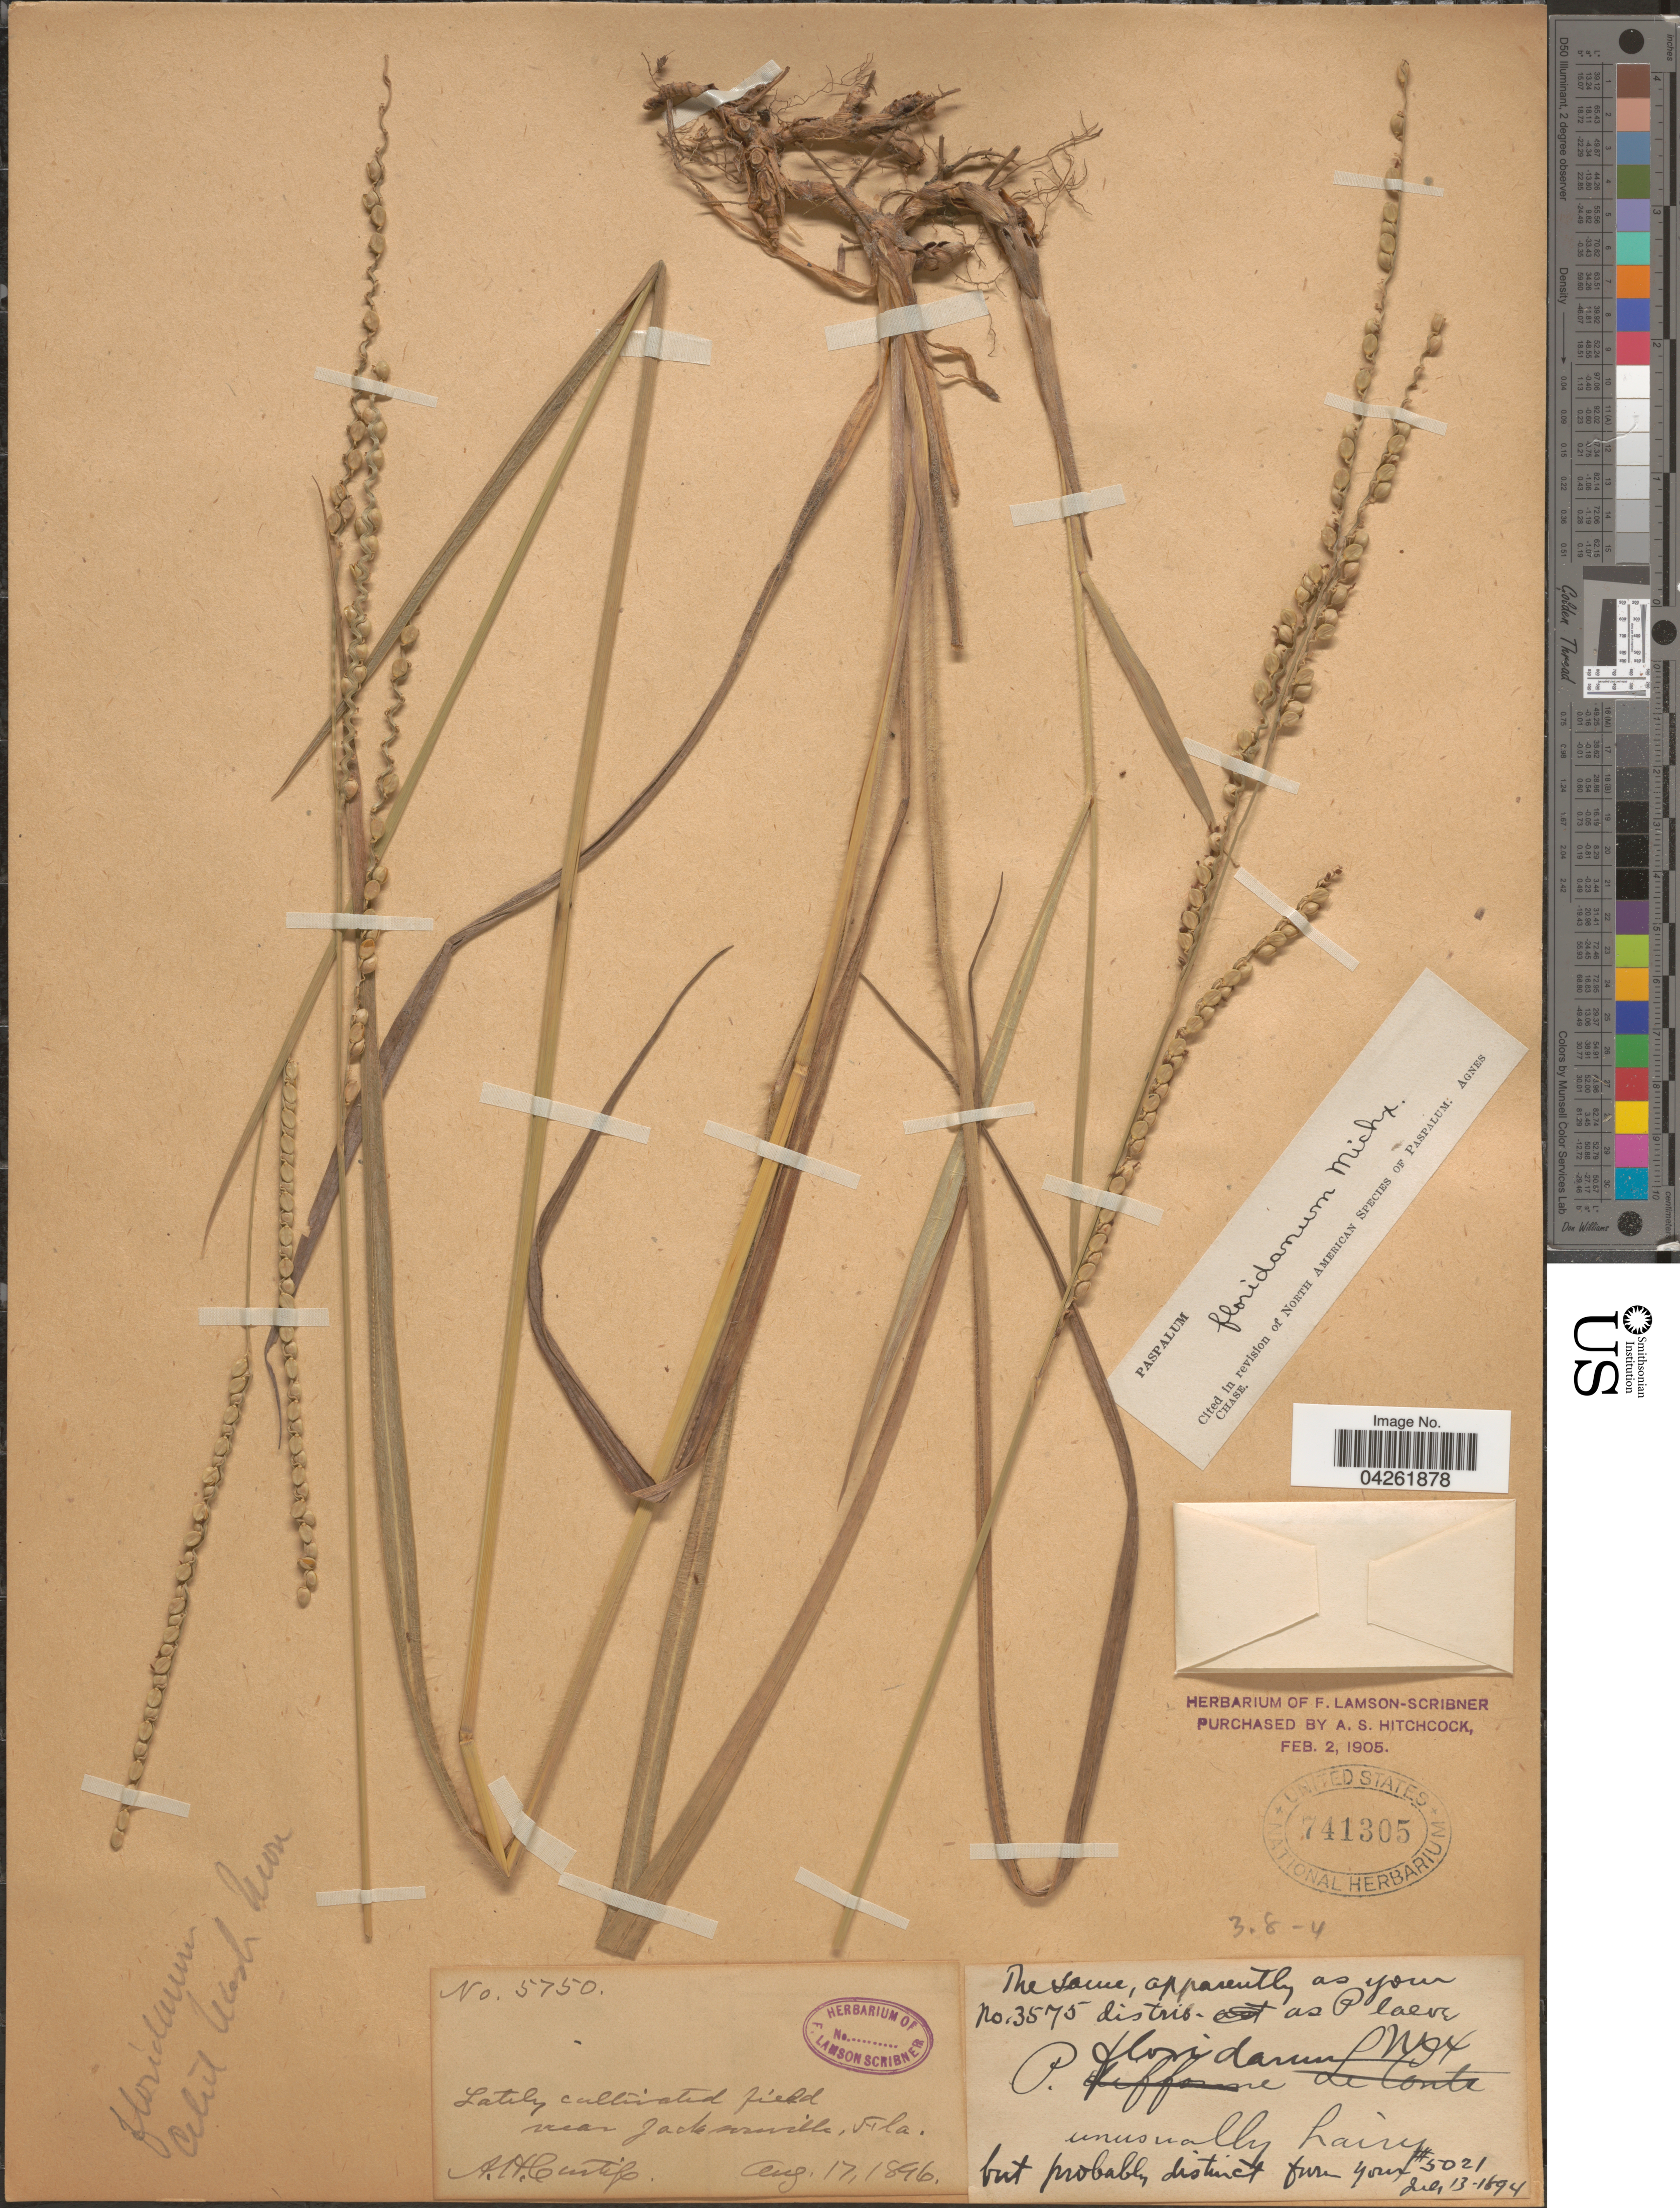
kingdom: Plantae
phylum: Tracheophyta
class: Liliopsida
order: Poales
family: Poaceae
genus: Paspalum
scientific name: Paspalum floridanum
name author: Michx.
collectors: A. H. Curtiss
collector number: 5750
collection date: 1896-08-17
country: United States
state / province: Florida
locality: Near Jacksonville.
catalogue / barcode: US 741305